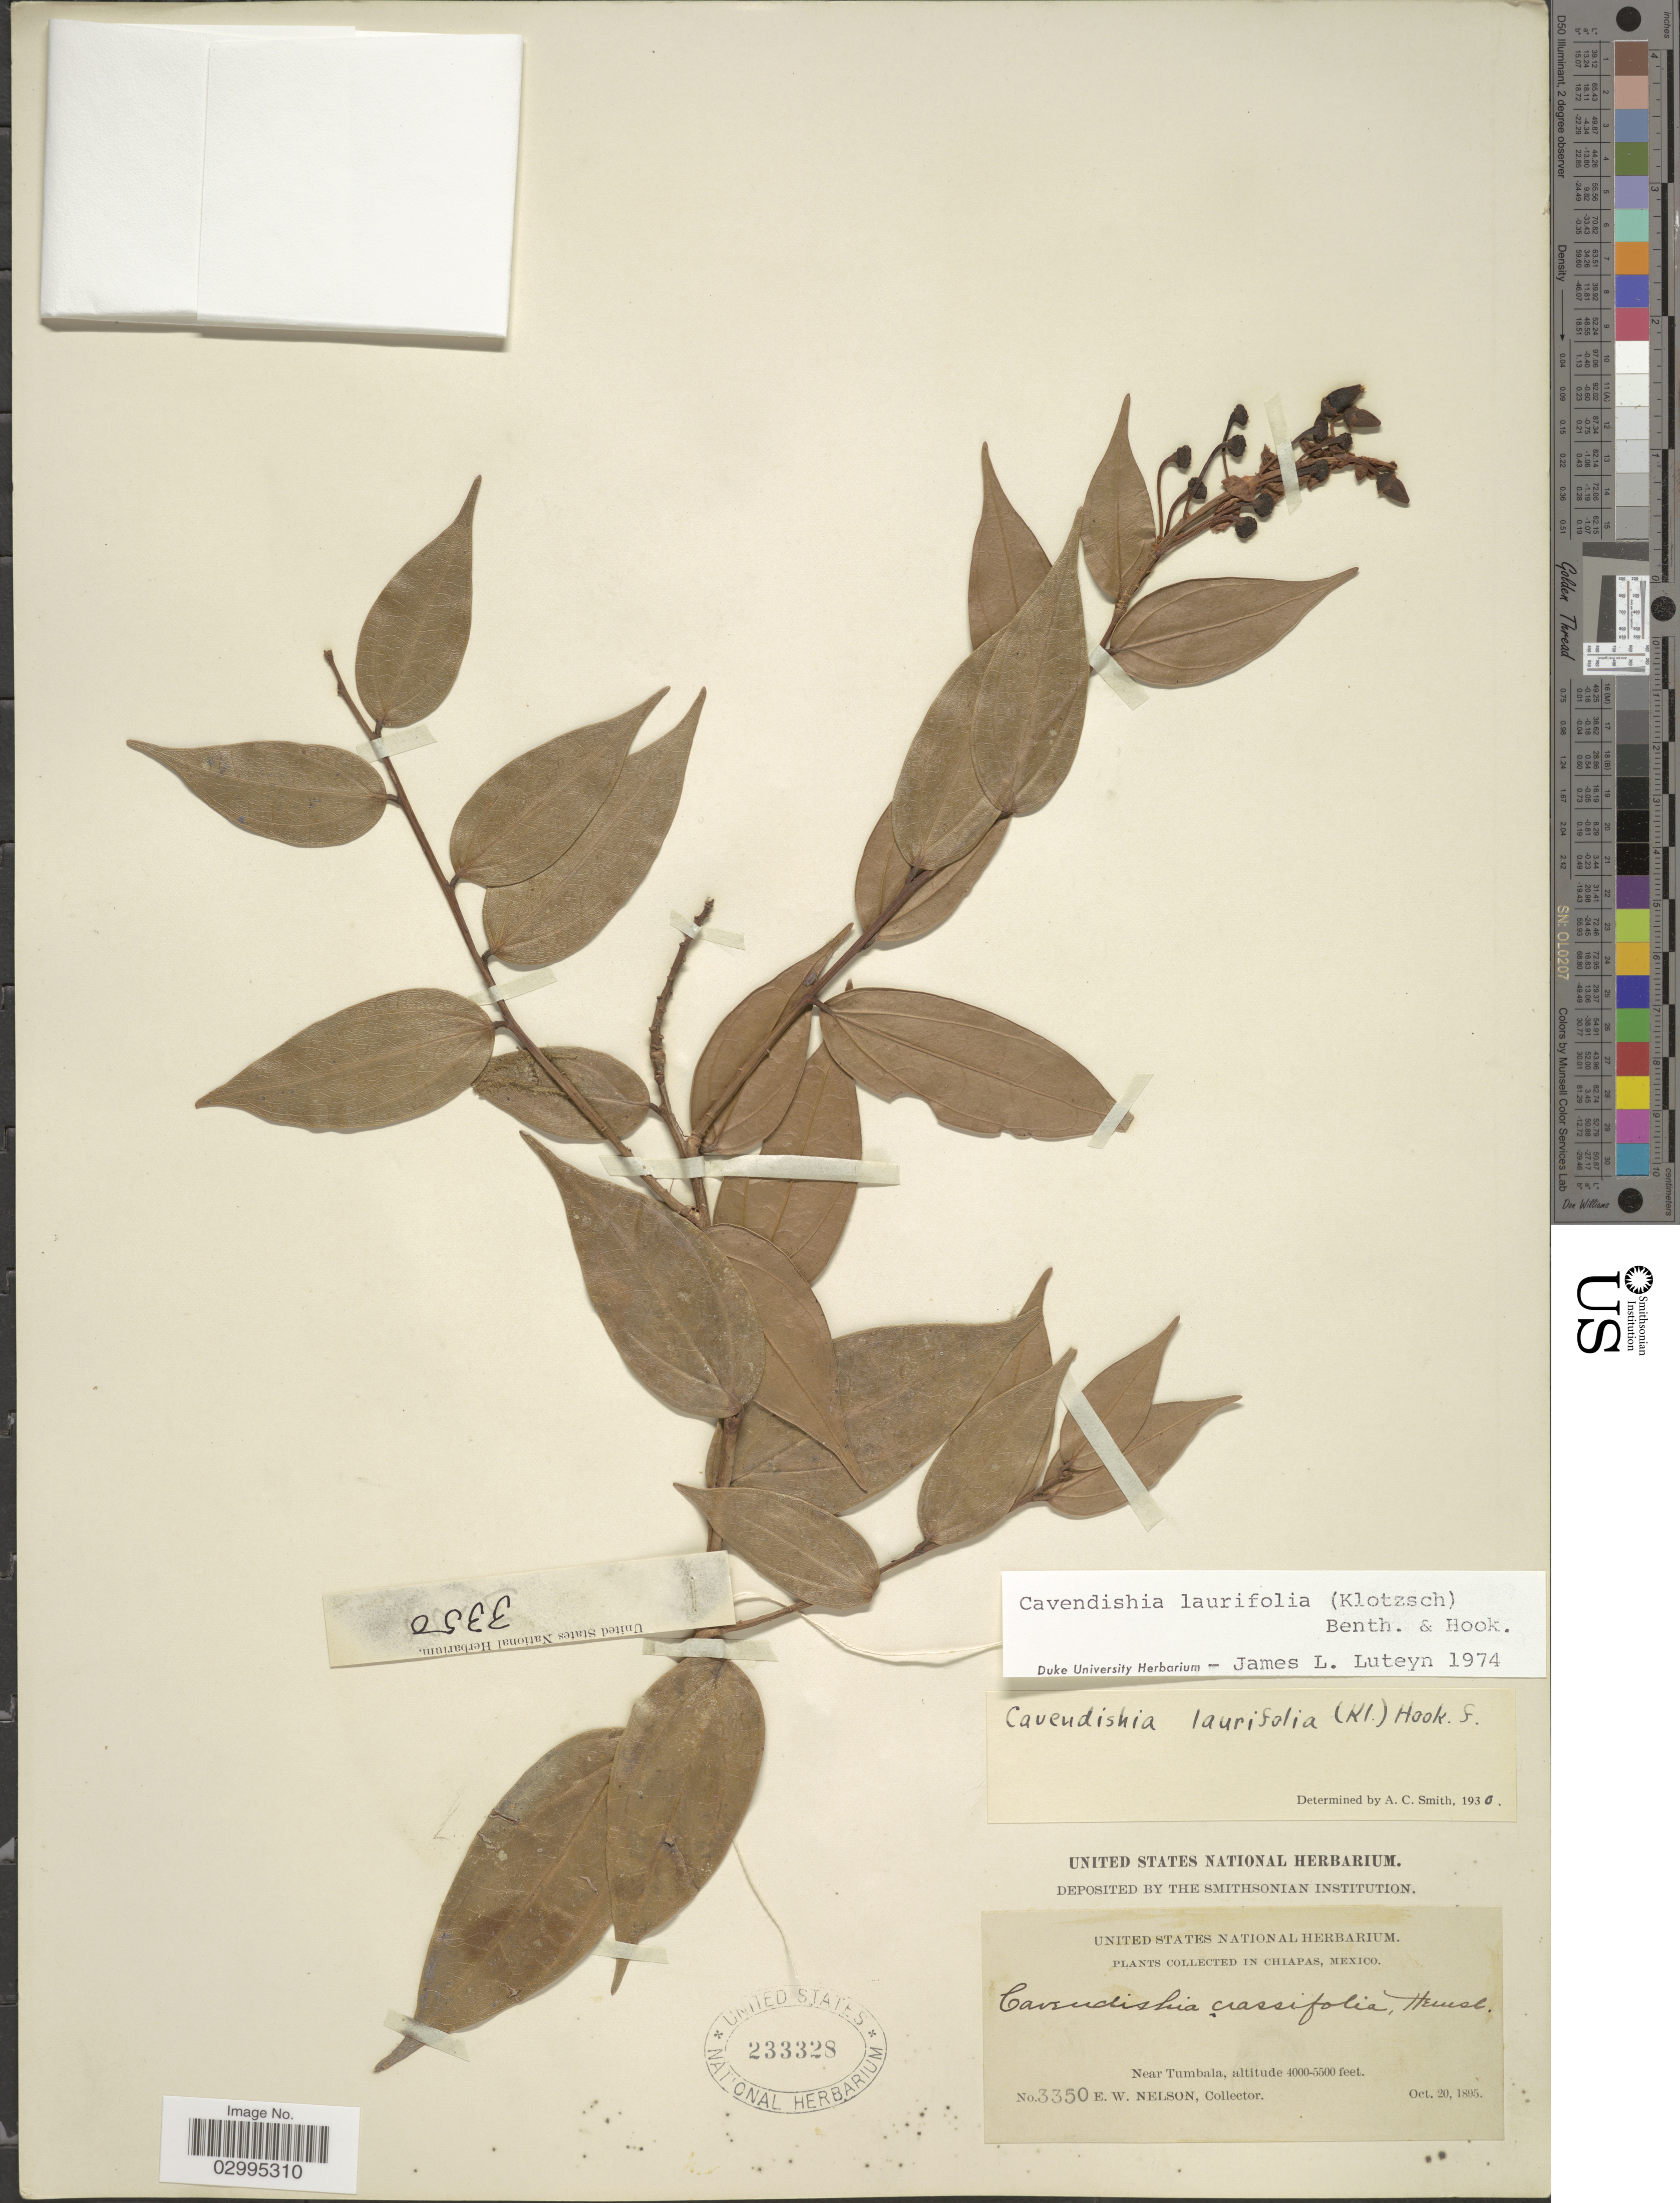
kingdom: Plantae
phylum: Tracheophyta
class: Magnoliopsida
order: Ericales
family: Ericaceae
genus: Cavendishia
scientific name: Cavendishia laurifolia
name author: (Klotzsch) Benth. & Hook. f.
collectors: E. W. Nelson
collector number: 3350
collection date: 1895-10-20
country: Mexico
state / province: Chiapas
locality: Near Tumbala.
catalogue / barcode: US 233328